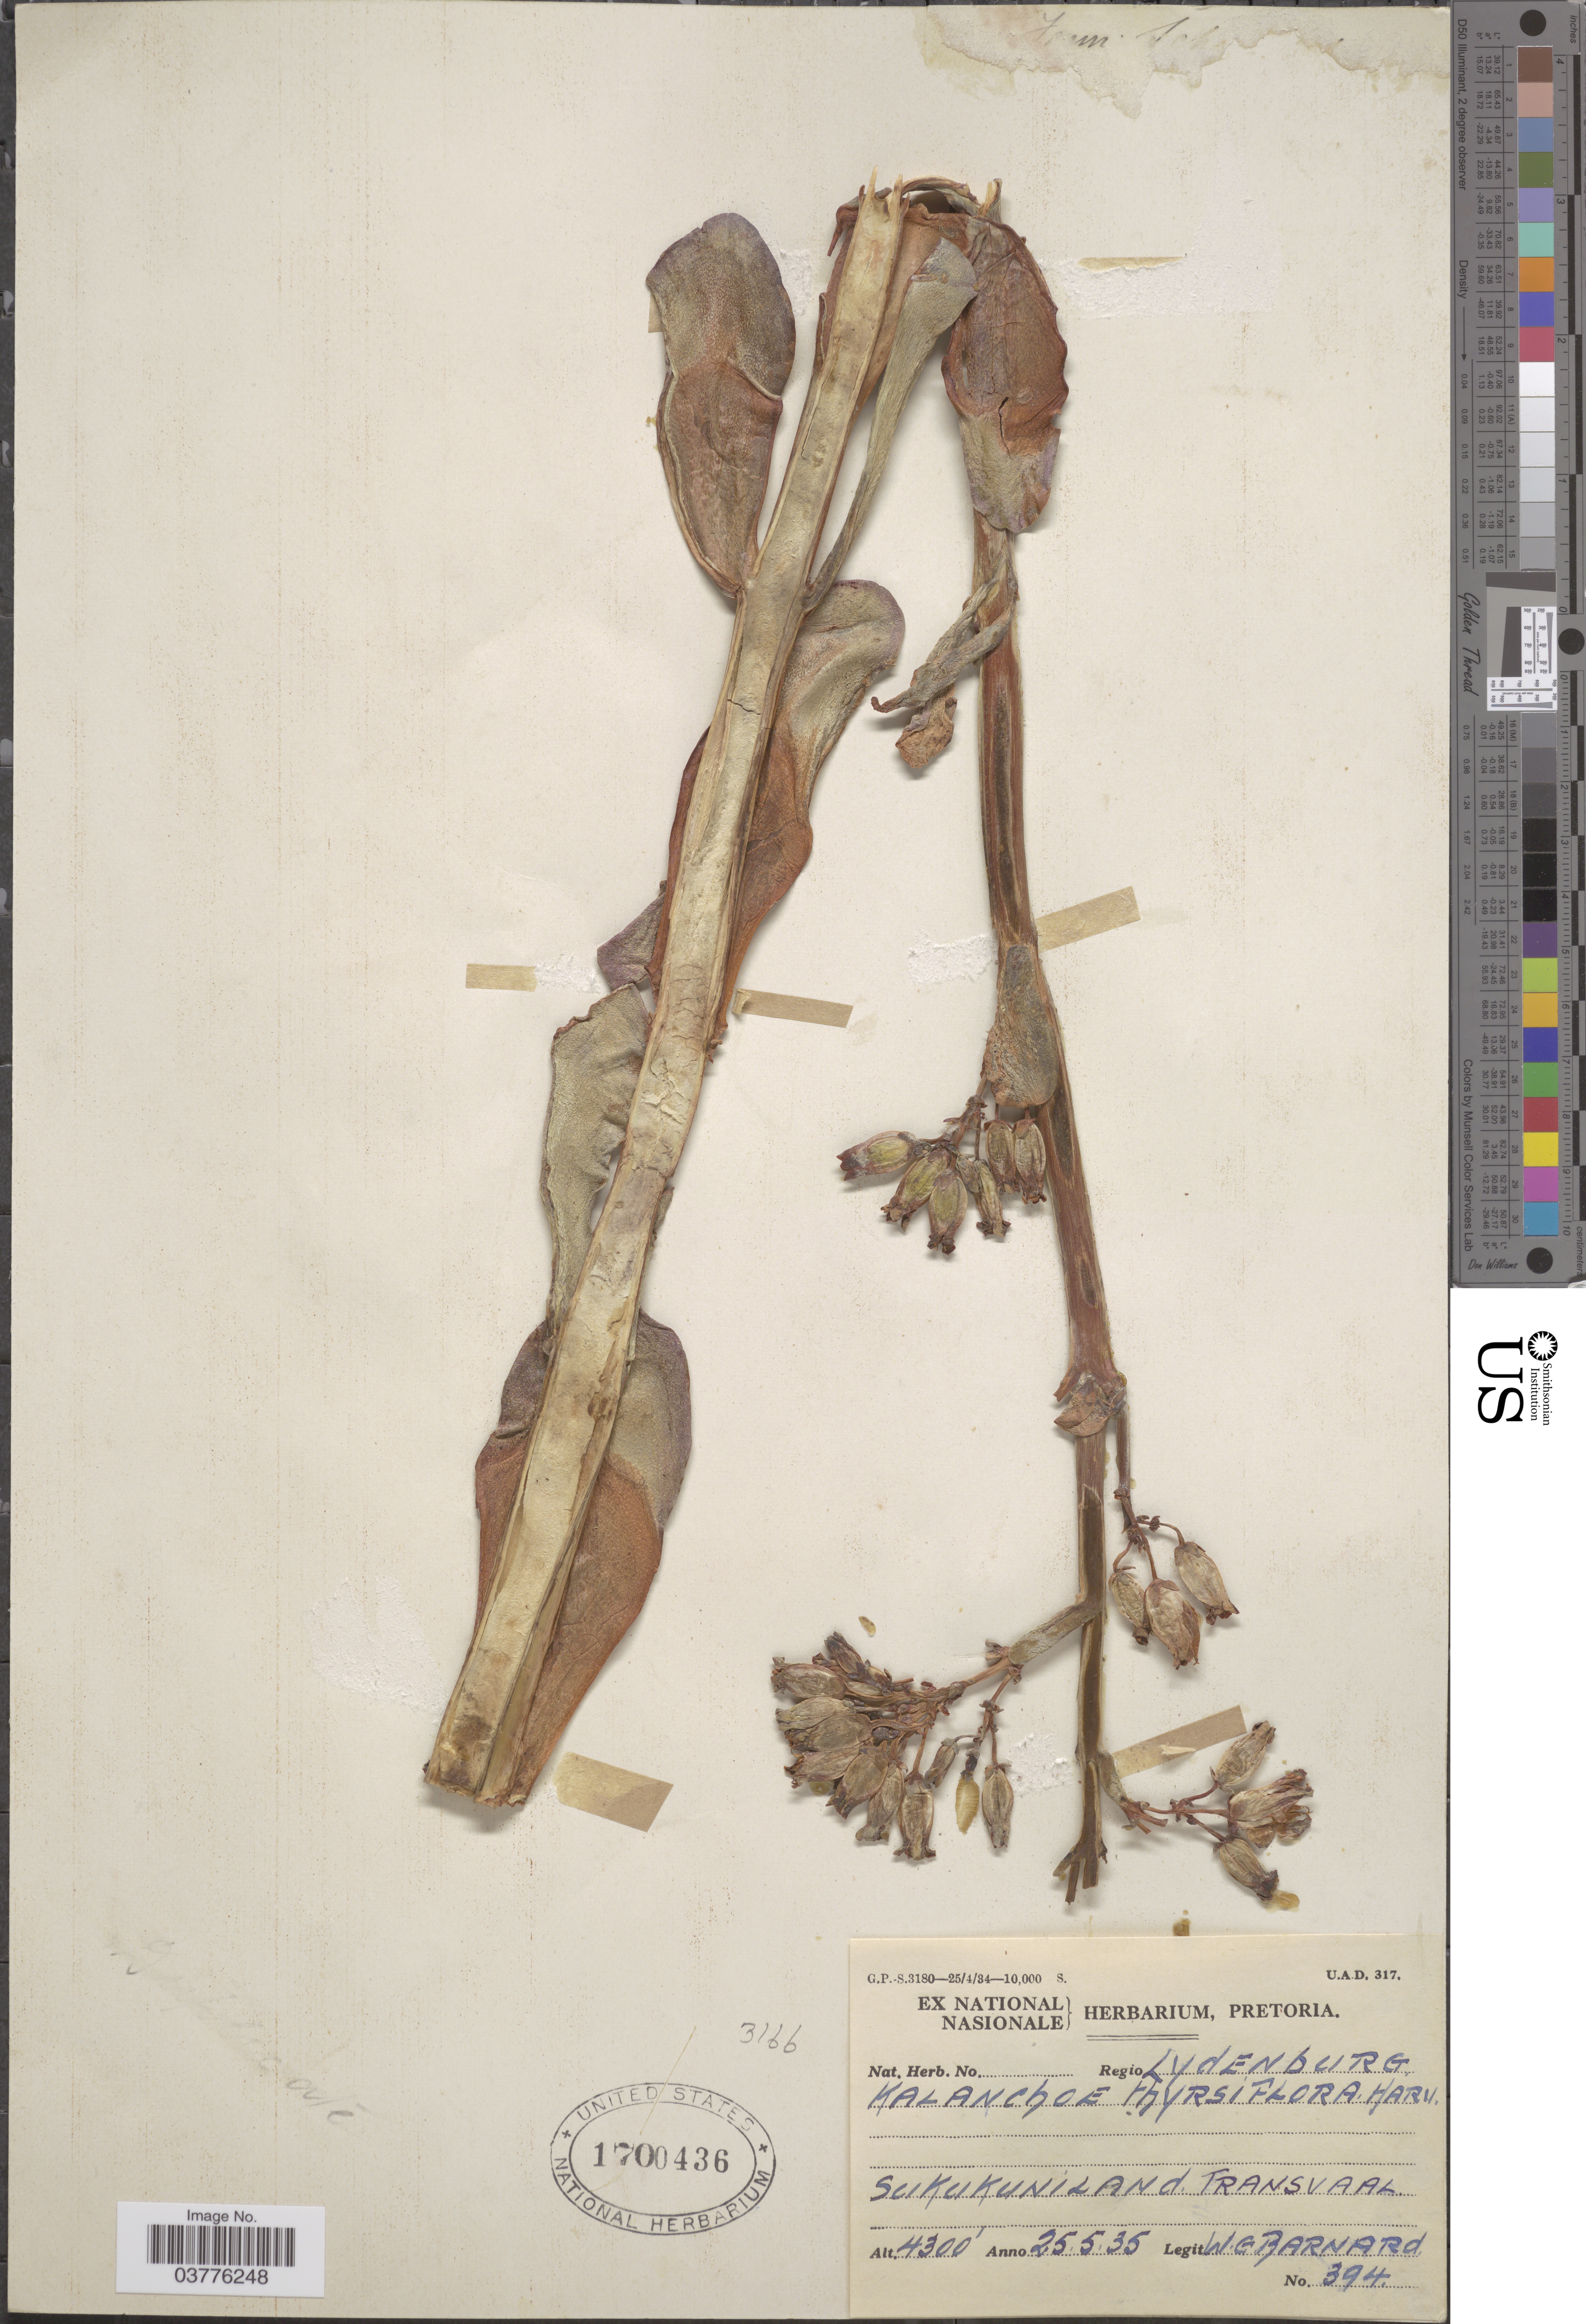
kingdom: Plantae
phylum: Tracheophyta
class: Magnoliopsida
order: Saxifragales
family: Crassulaceae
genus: Kalanchoe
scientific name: Kalanchoe thyrsiflora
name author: Harv.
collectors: W. Barnard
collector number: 394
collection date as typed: Transcribed d/m/y: 25/5/35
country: South Africa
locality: Regio Lydenburg. Sukukuniland. Transvaal.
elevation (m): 1311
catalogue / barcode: US 1700436